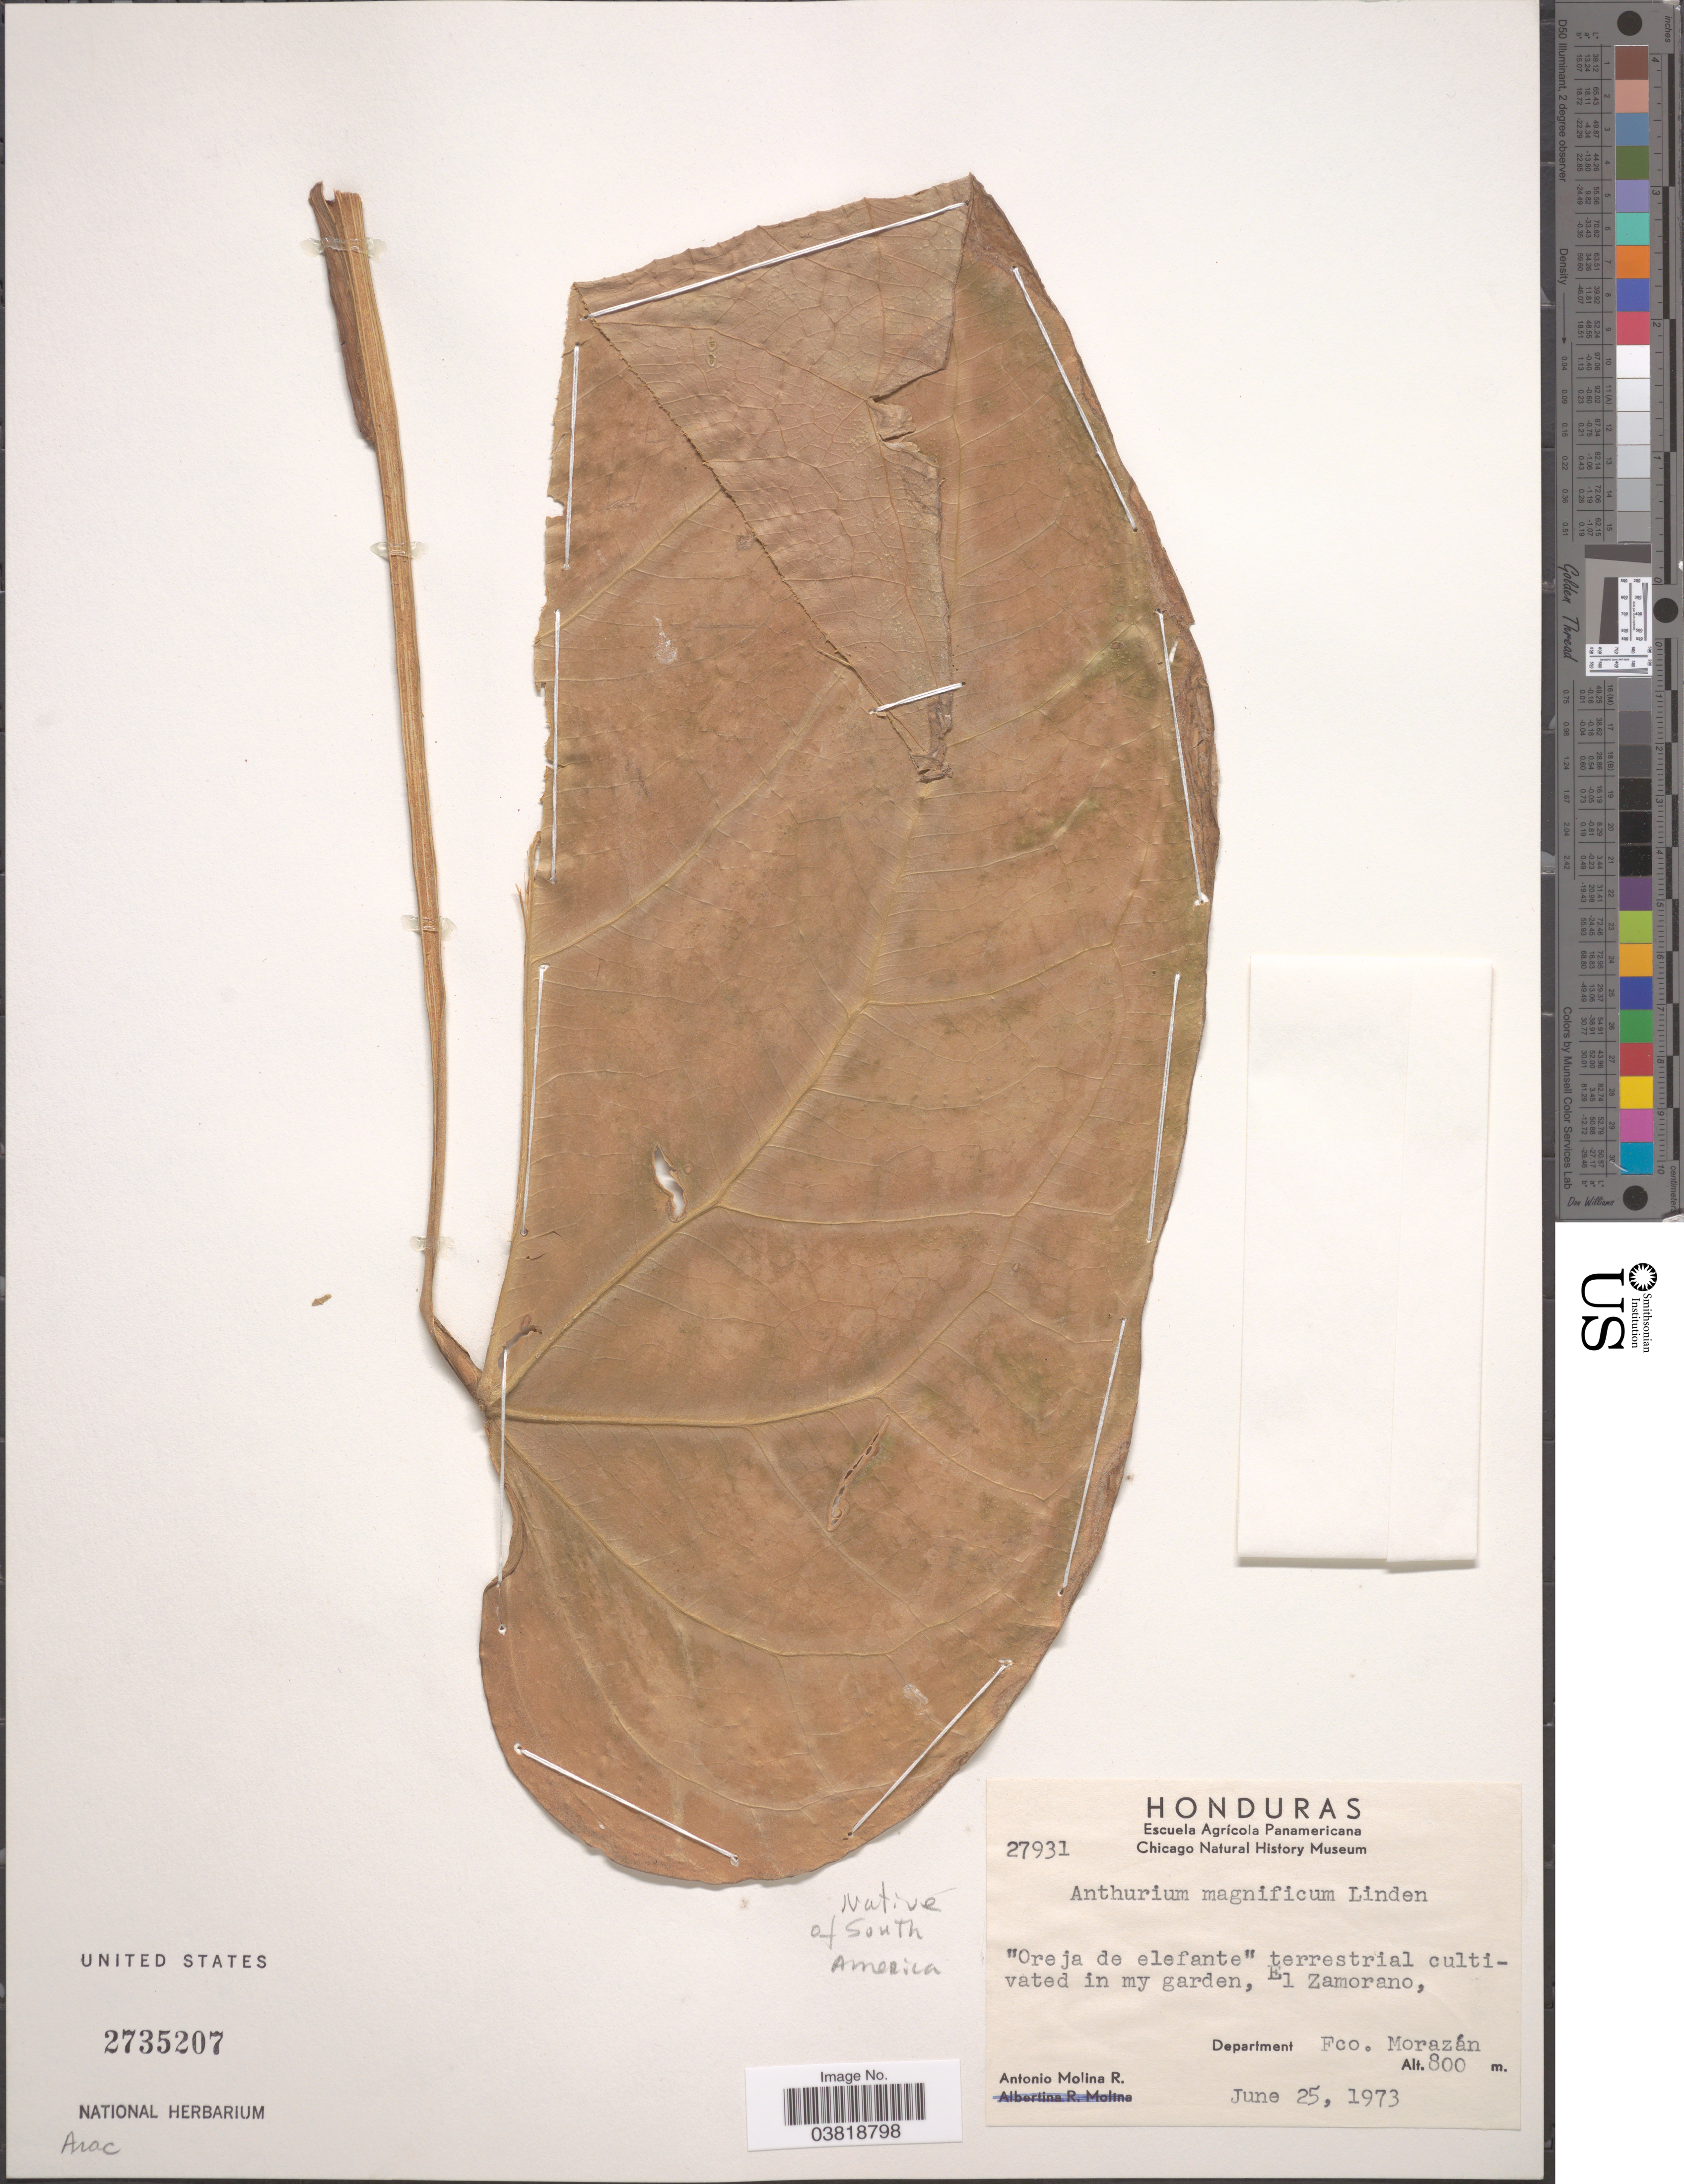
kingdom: Plantae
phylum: Tracheophyta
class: Liliopsida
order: Alismatales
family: Araceae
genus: Anthurium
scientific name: Anthurium magnifolium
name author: Croat & J. Rodr.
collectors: A. Molina R.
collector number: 27931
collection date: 1973-06-25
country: Honduras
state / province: Fco. Morazán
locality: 'Ore ja de elefante' terrestrial cultivated in my garden, El Zamorano, Department Fco. Morazán.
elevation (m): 800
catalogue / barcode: US 2735207